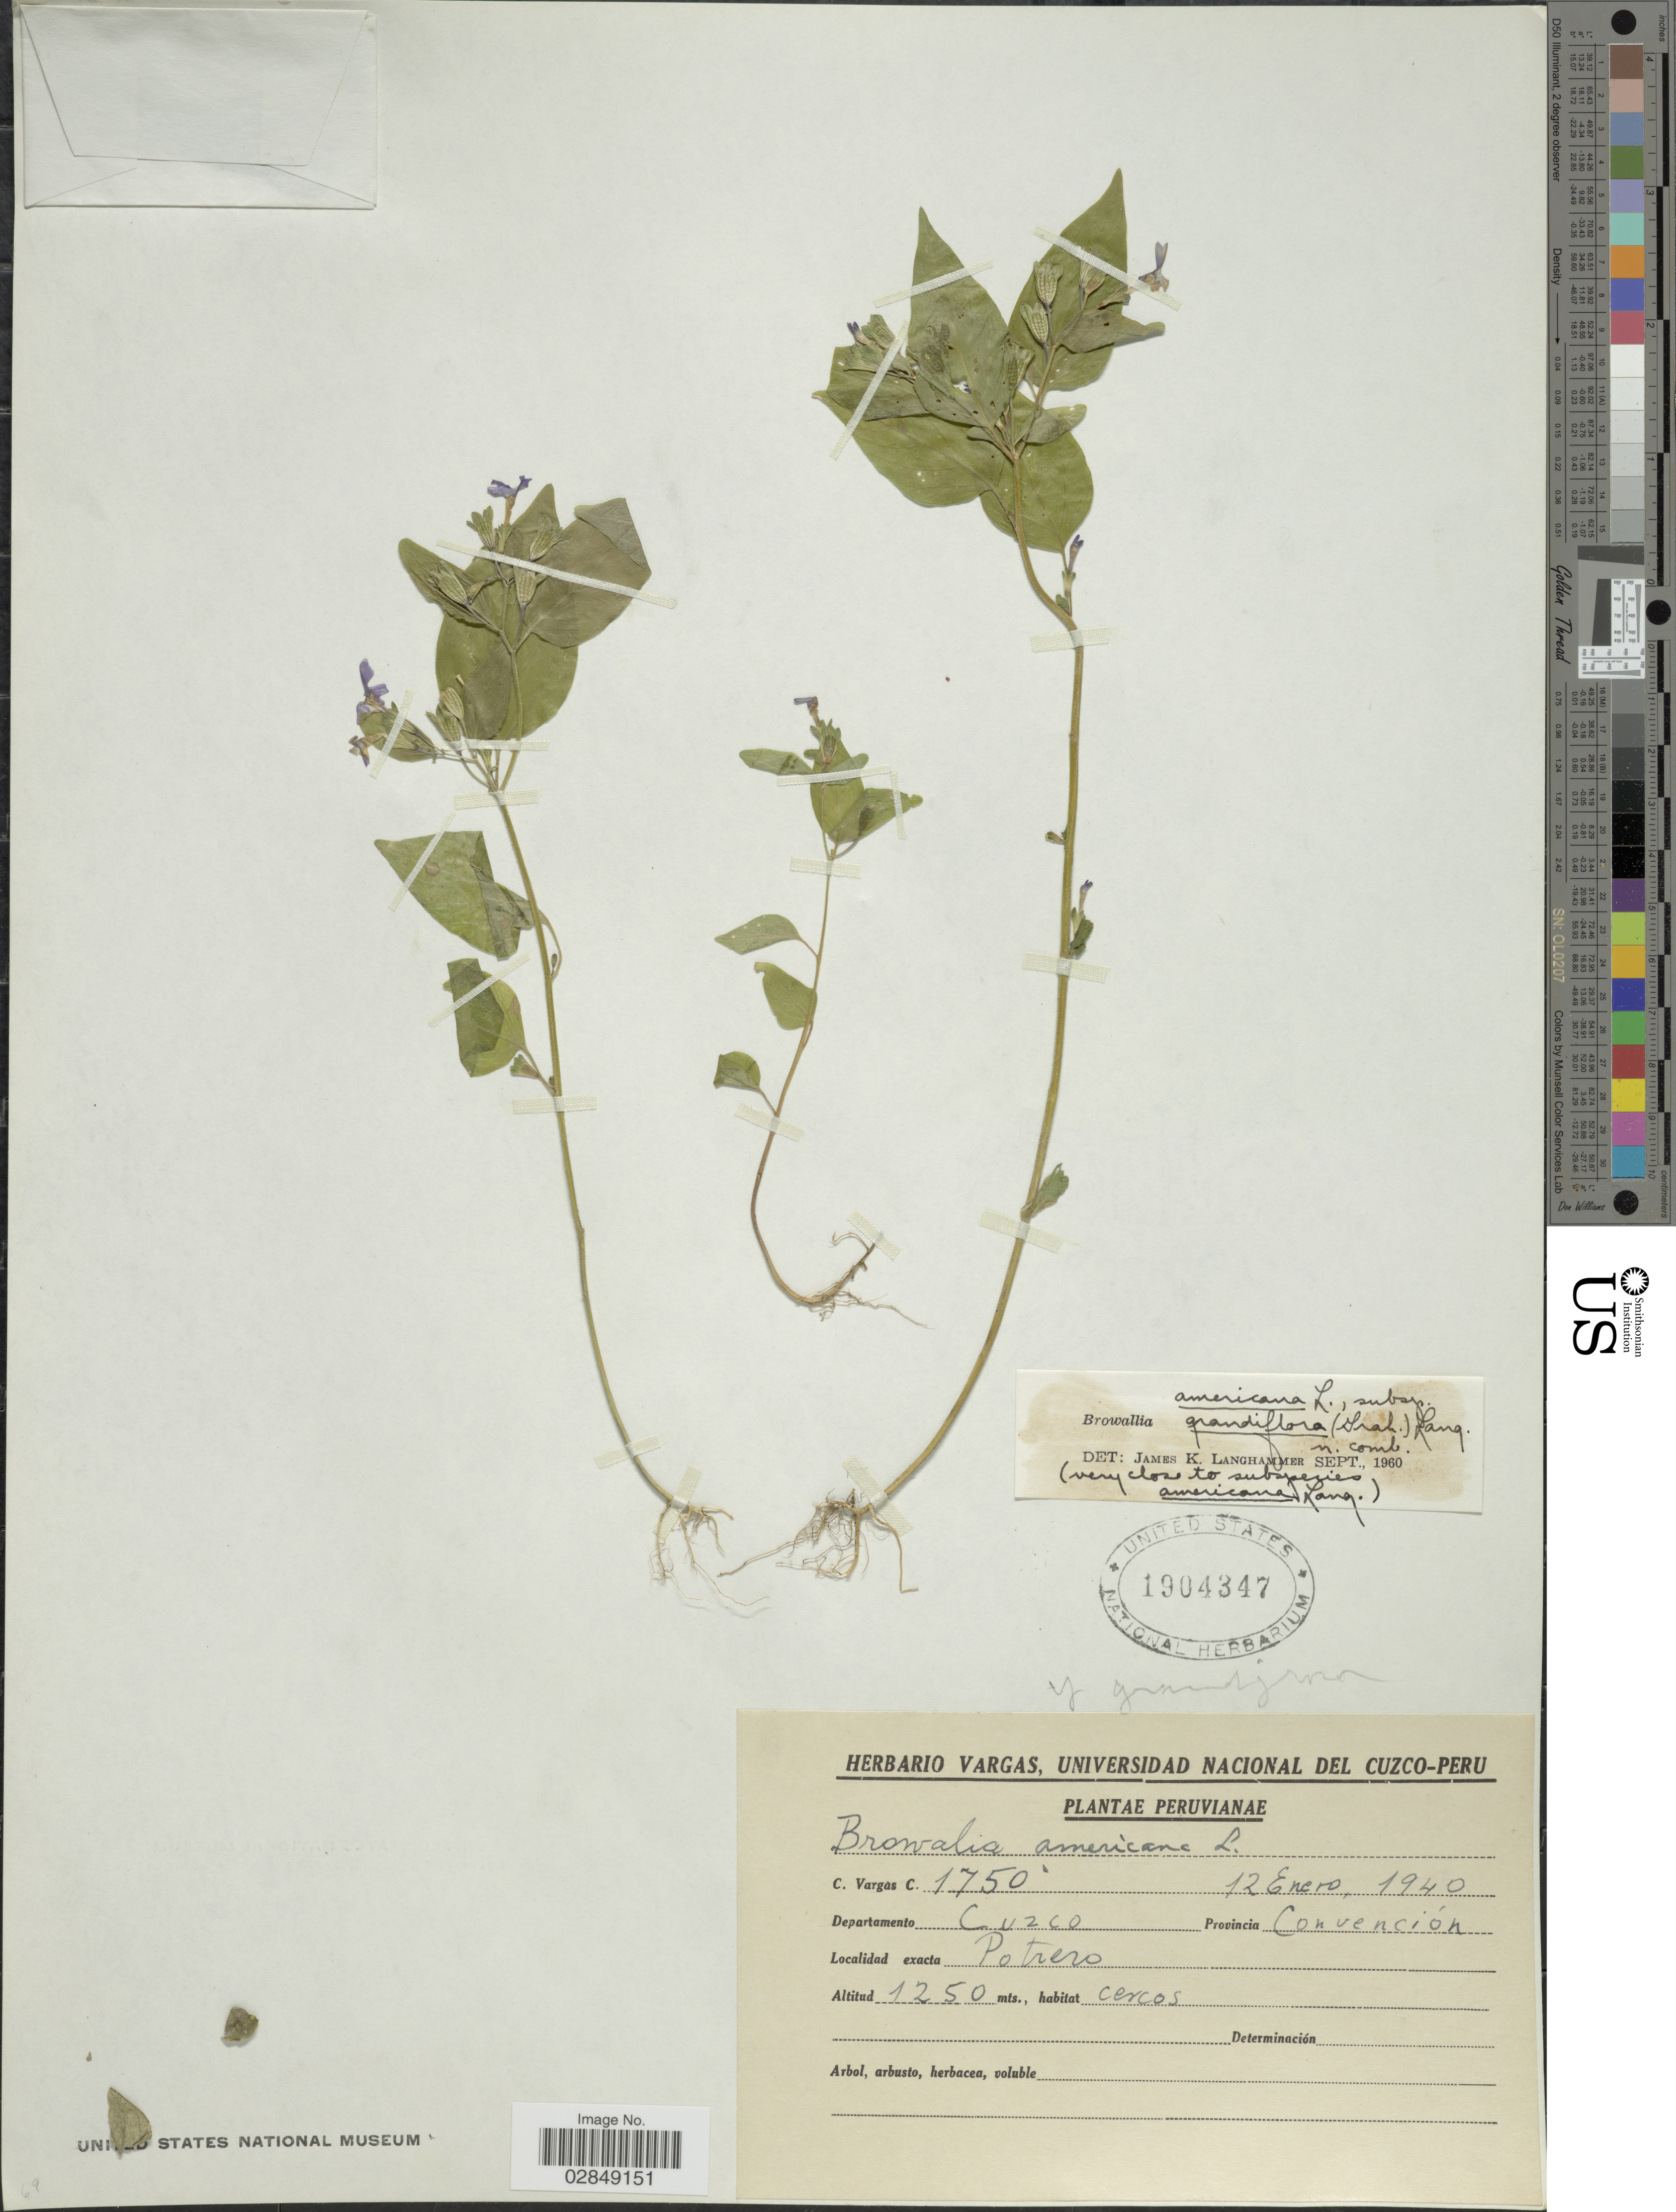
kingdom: Plantae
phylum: Tracheophyta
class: Magnoliopsida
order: Solanales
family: Solanaceae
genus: Browallia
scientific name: Browallia americana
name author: L.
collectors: C. Vargas Calderón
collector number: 1750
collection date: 1940-01-12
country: Peru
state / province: Cusco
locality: Departamento Cuzco. Provincia Convención. Potrero.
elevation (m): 1250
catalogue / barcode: US 1904347